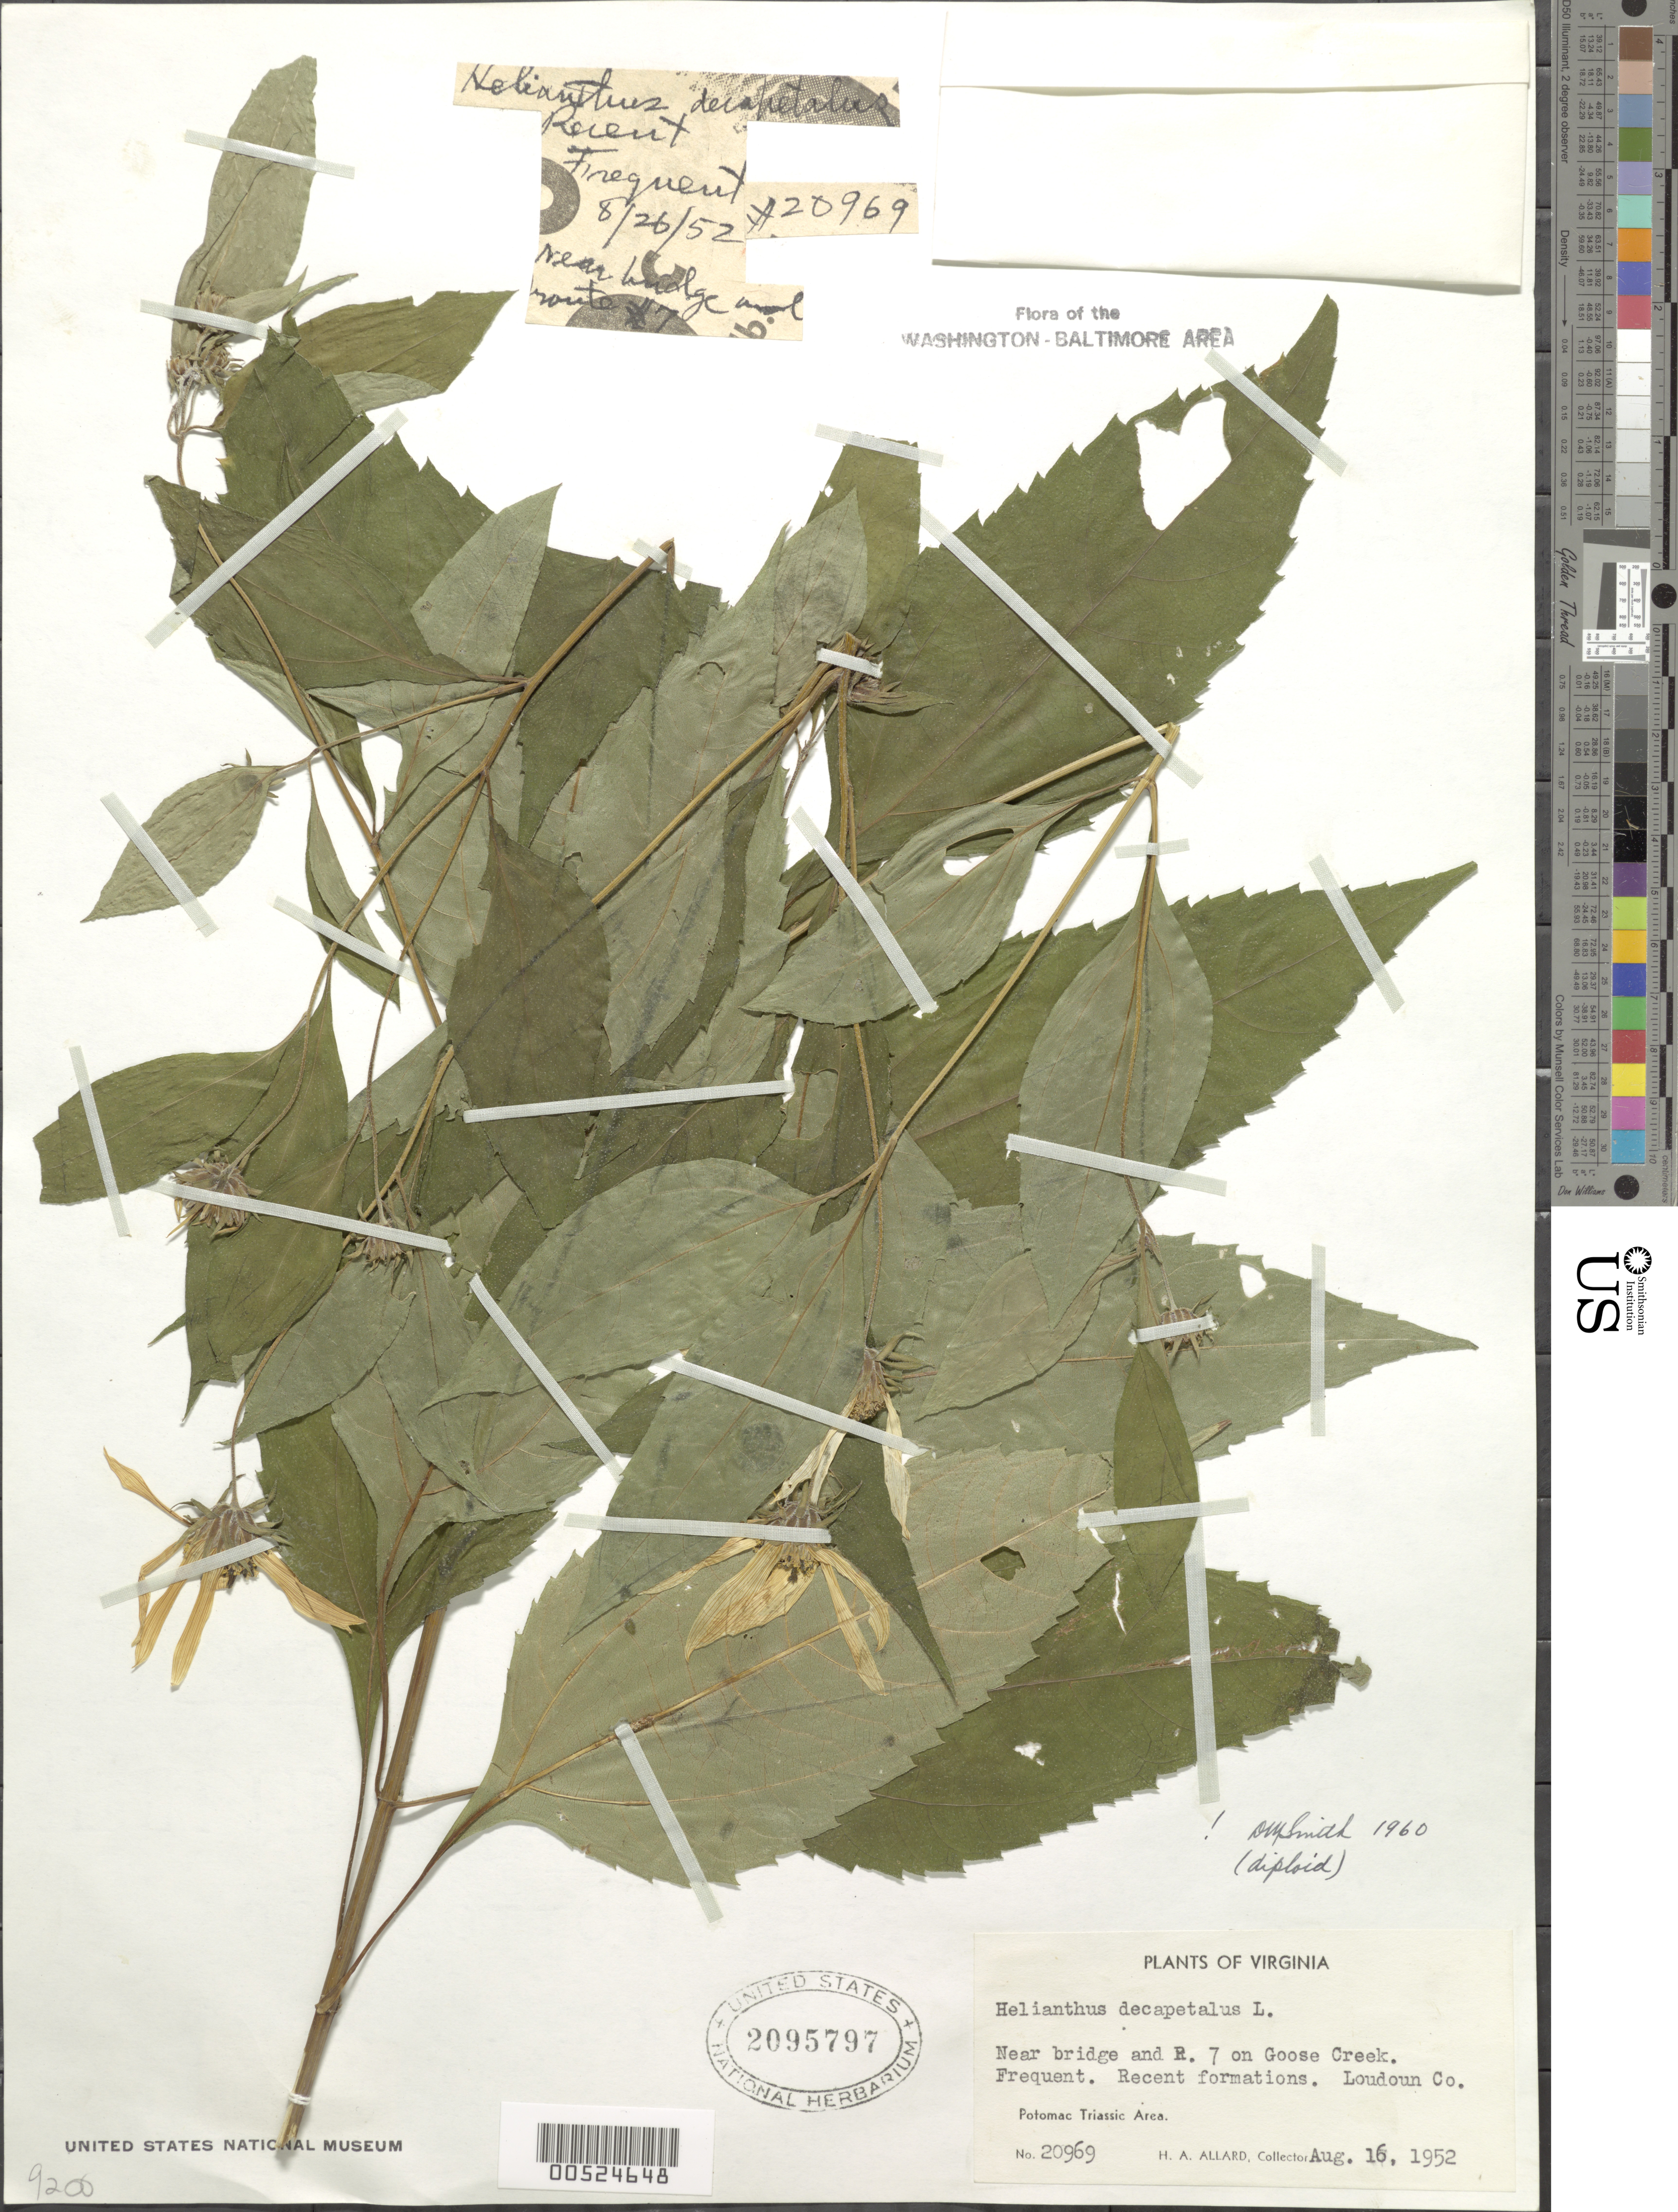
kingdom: Plantae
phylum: Tracheophyta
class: Magnoliopsida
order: Asterales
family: Asteraceae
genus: Helianthus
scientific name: Helianthus decapetalus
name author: L.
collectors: H. A. Allard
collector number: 20969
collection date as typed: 16 Aug 1952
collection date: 1952-08-16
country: United States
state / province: Virginia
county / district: Loudoun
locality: Rt. 7 on Goose Creek, Potomac Triassic Area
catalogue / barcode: US 2095797